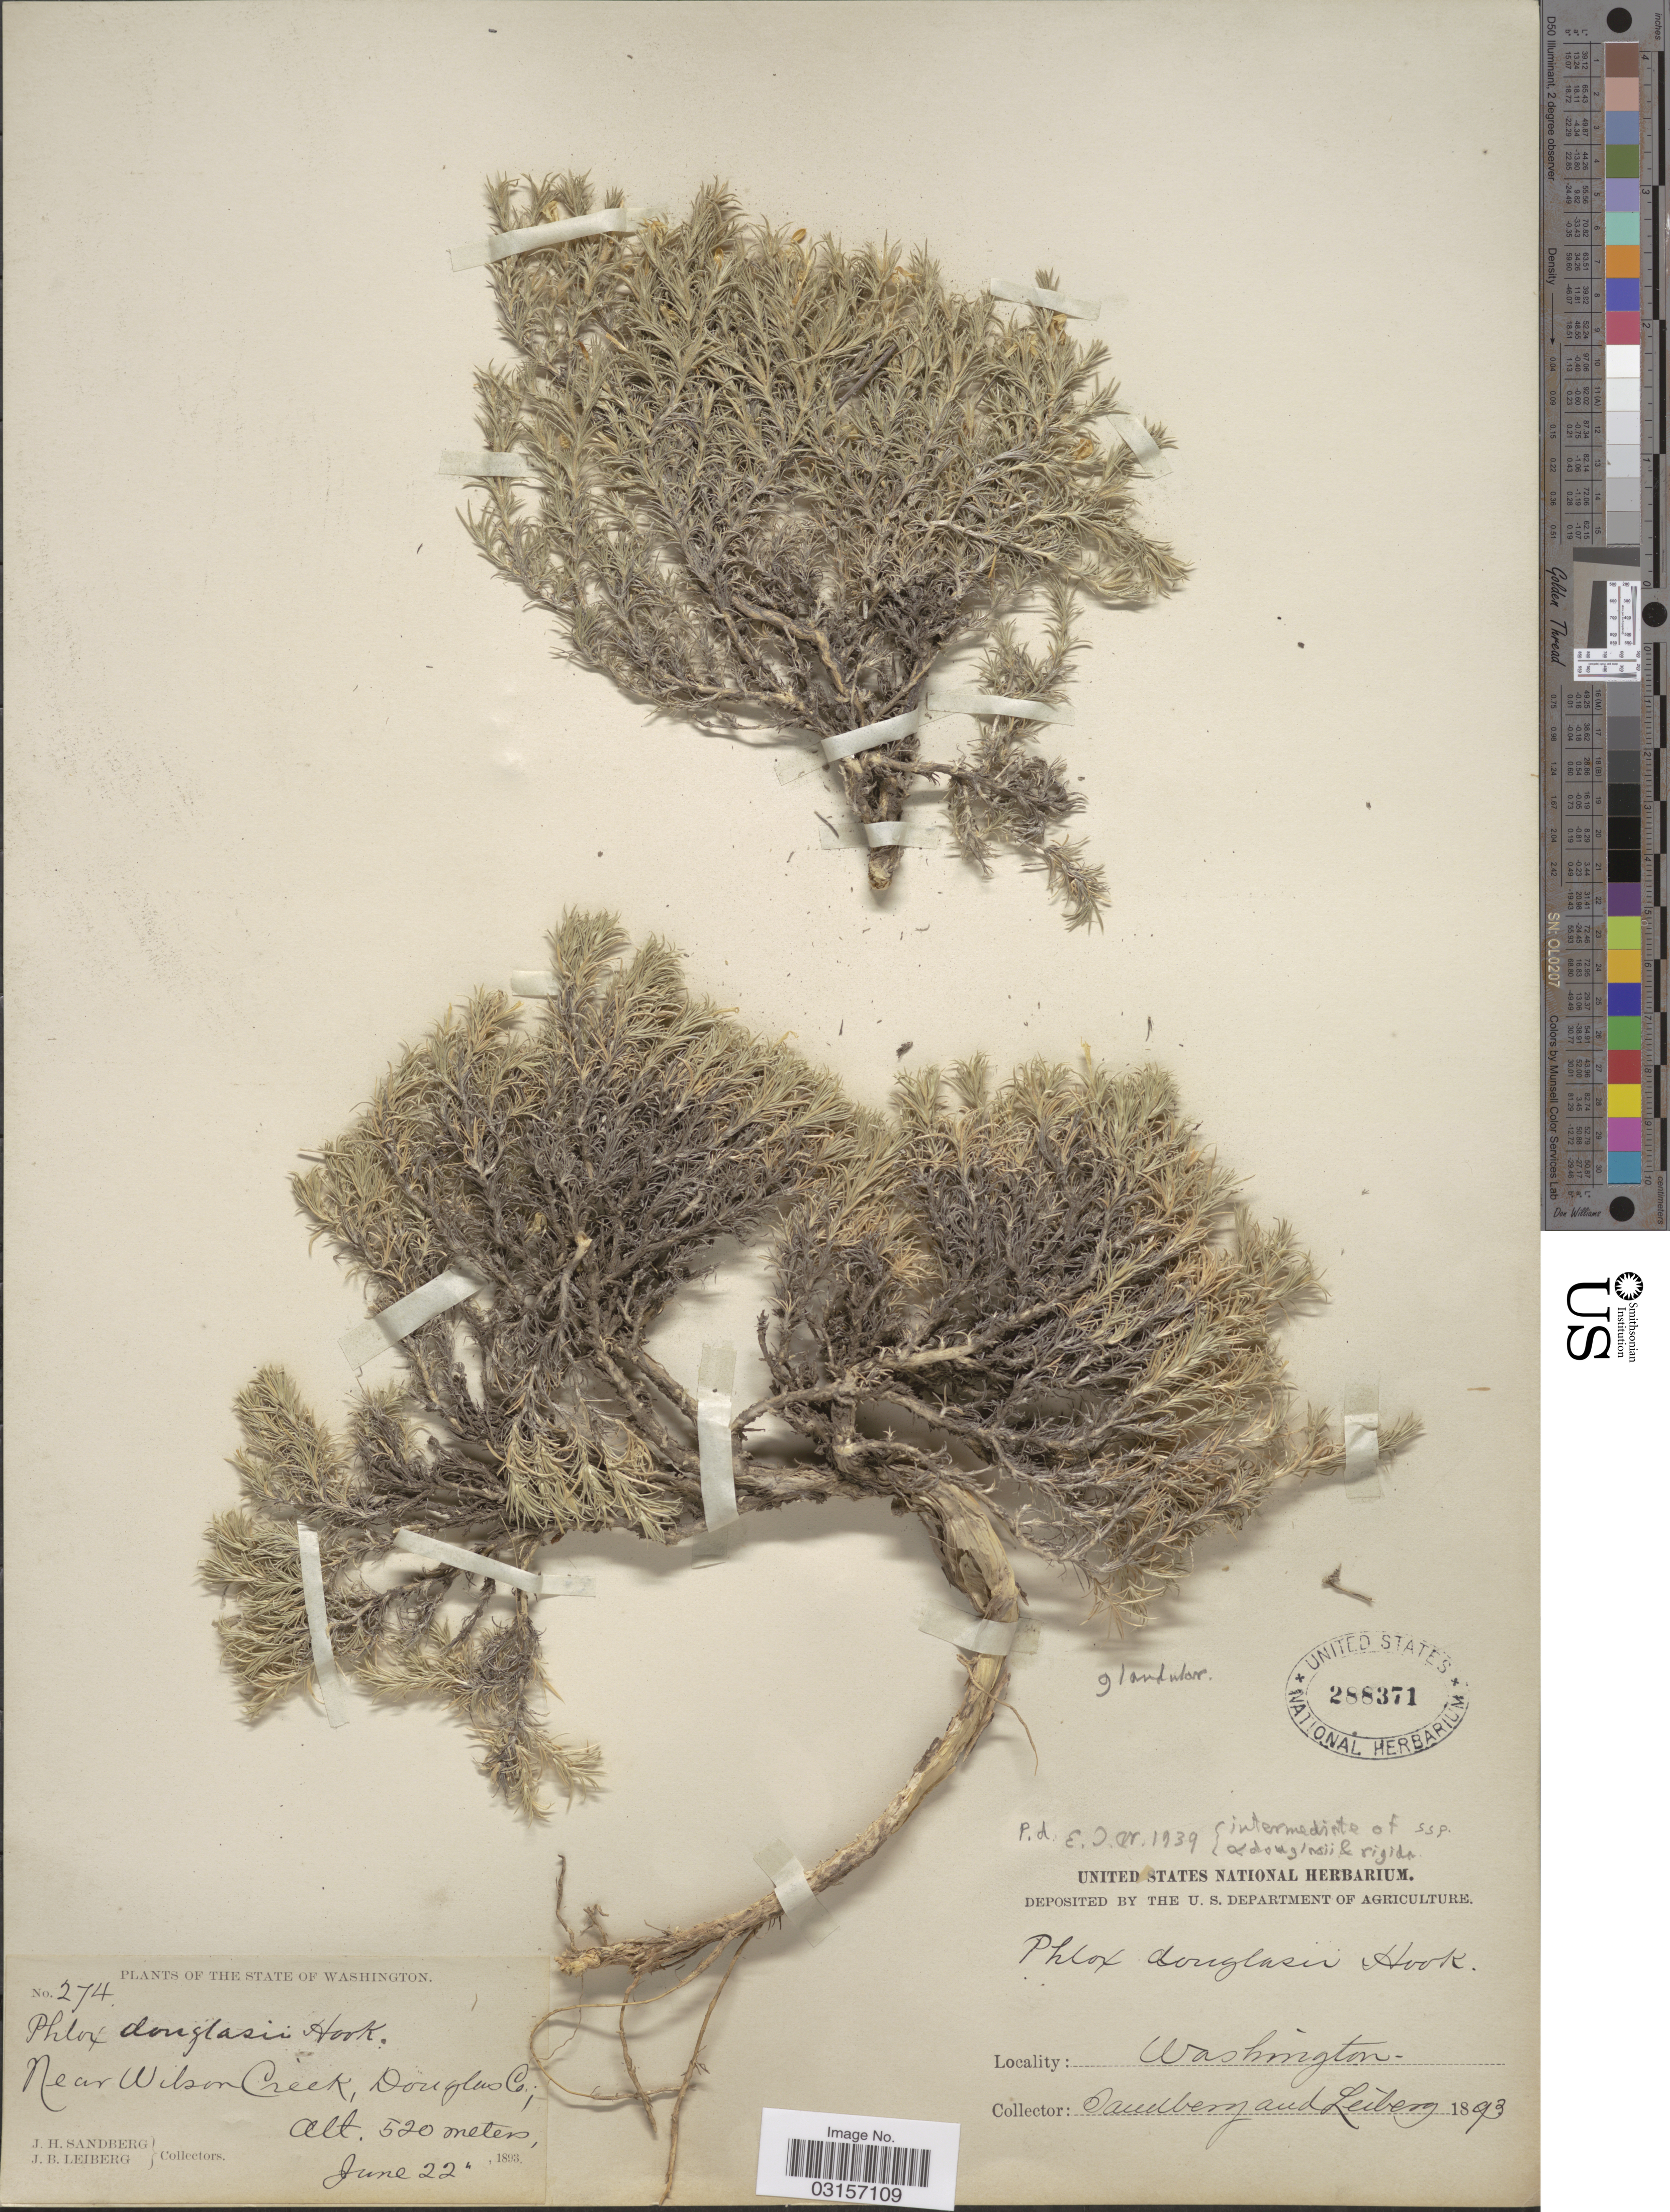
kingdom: Plantae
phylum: Tracheophyta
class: Magnoliopsida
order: Ericales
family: Polemoniaceae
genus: Phlox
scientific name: Phlox caespitosa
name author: Nutt.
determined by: Mayfield, M. H.; Ferguson, C. J.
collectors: J. H. Sandberg & J. B. Leiberg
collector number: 274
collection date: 1893-06-22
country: United States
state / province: Washington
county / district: Douglas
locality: The State of Washington, Near Wilson Creek, Douglas Co.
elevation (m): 520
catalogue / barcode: US 288371